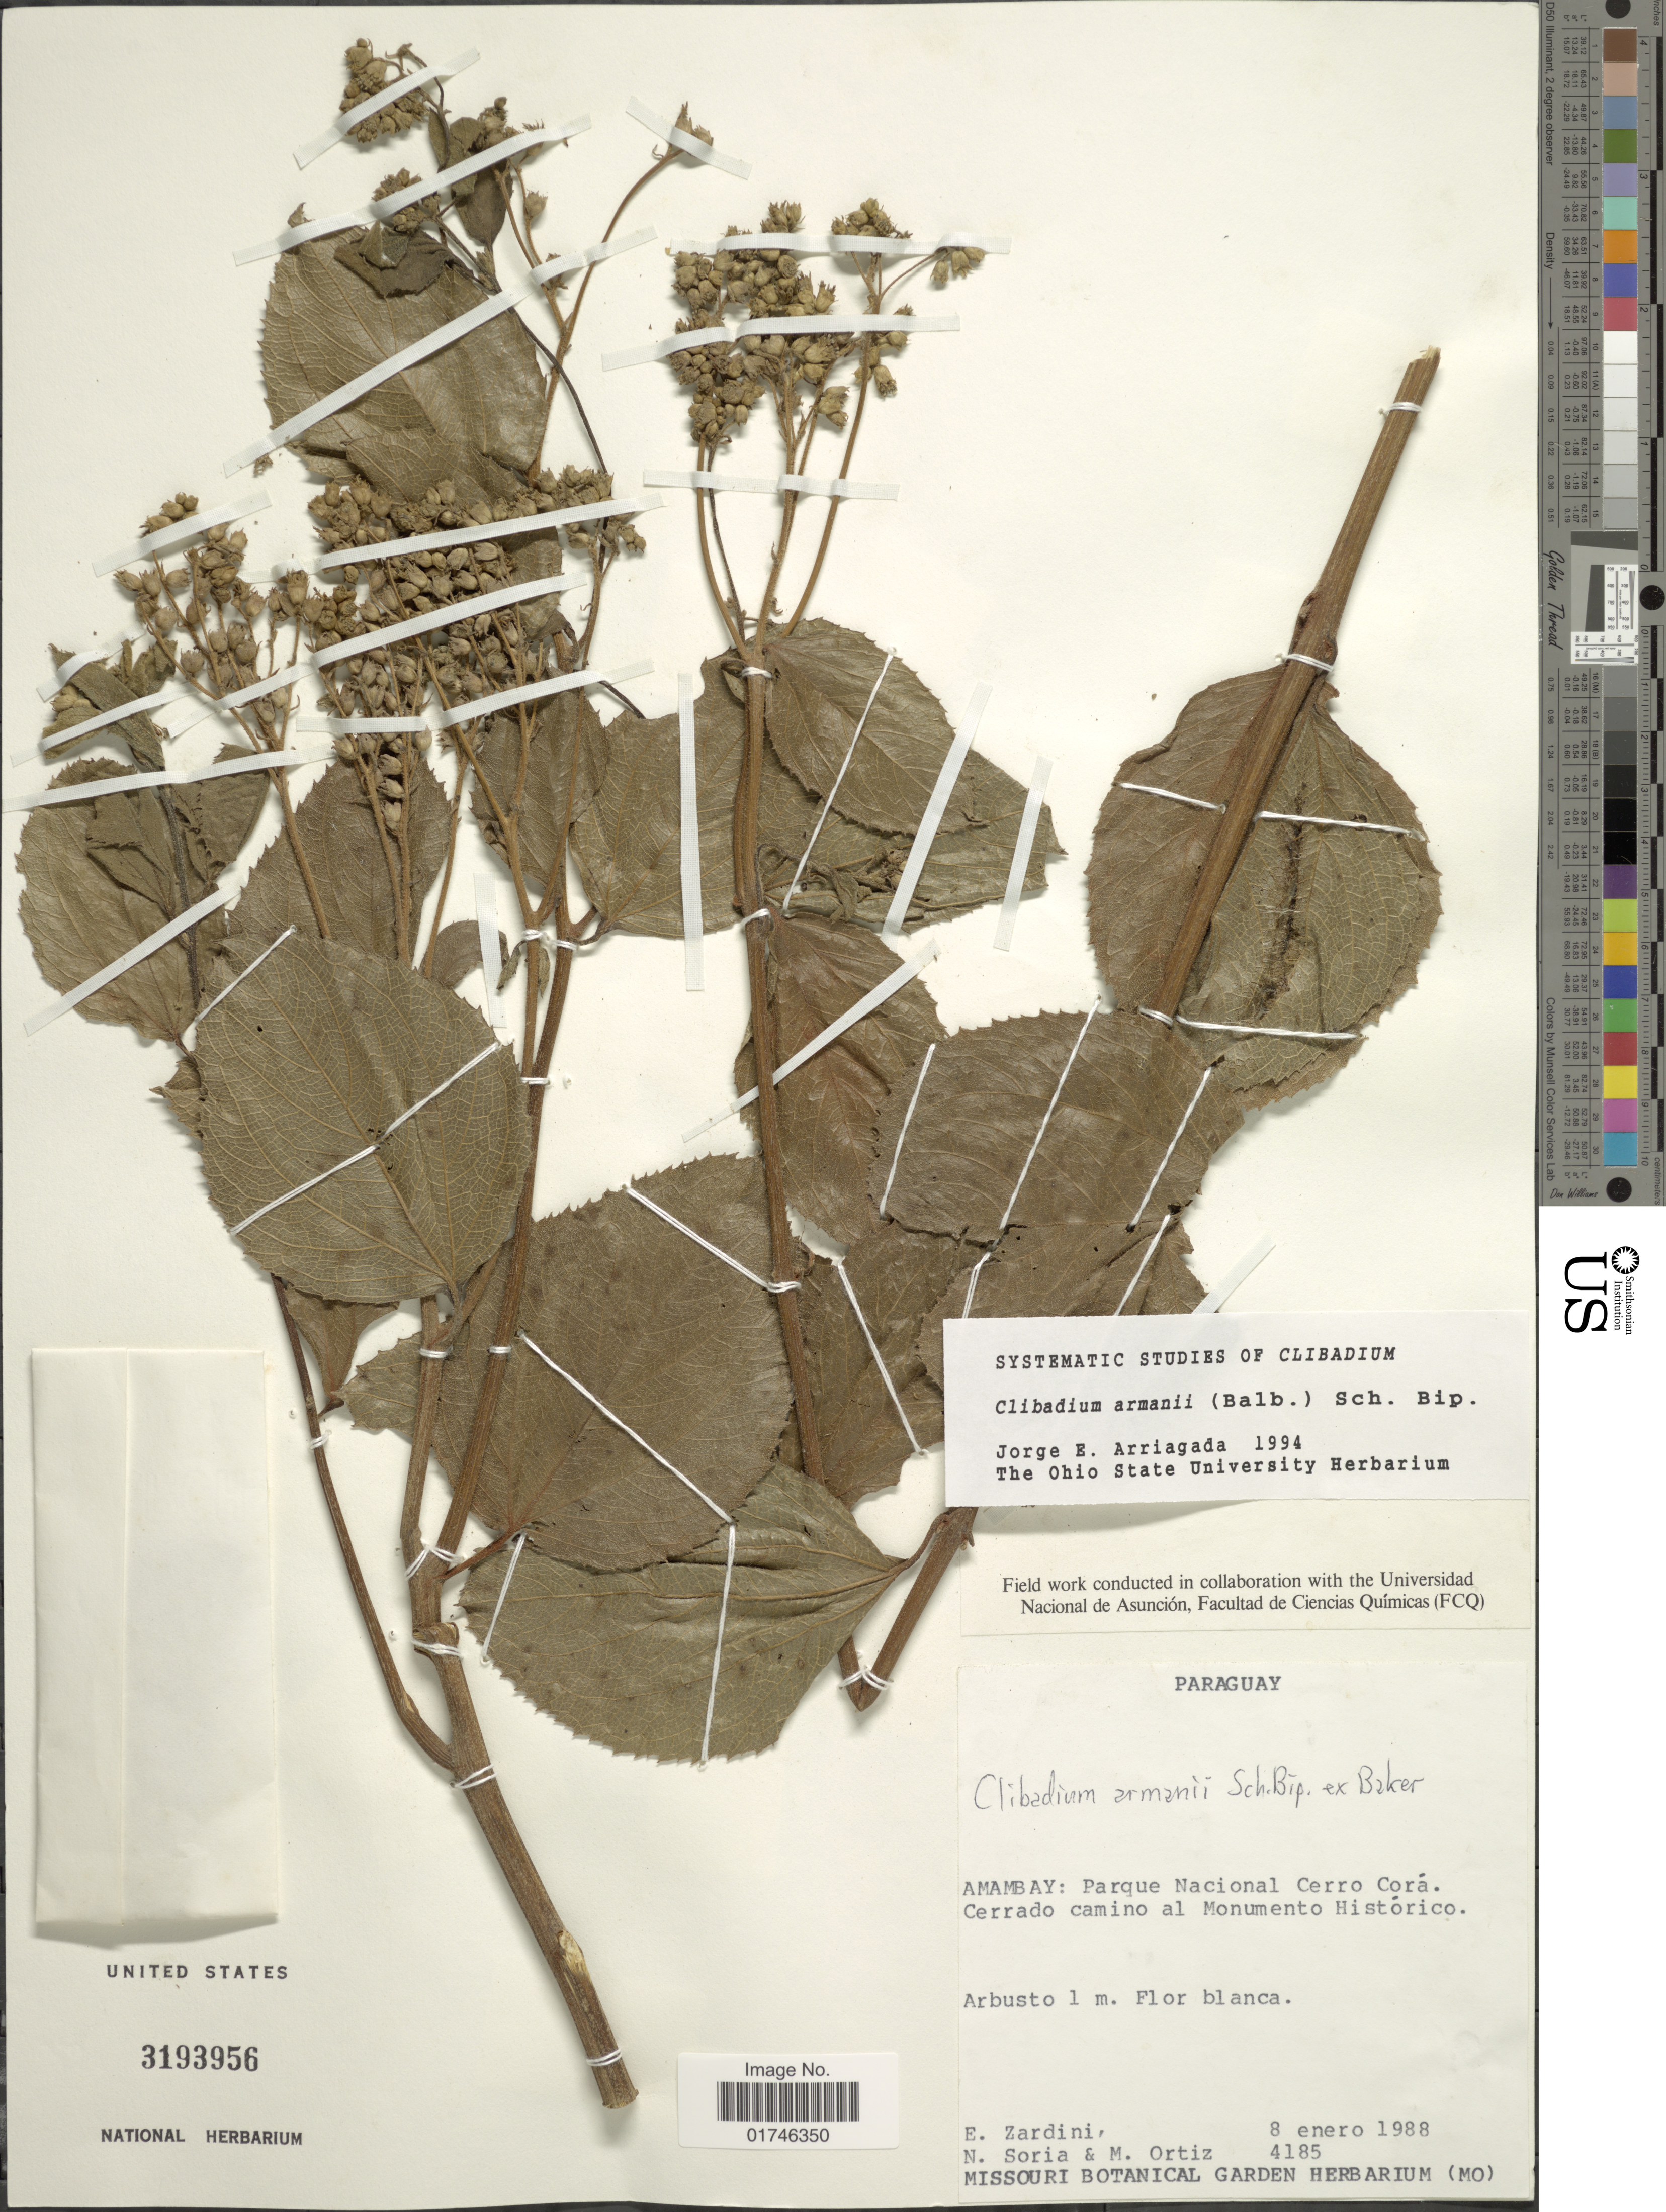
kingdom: Plantae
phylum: Tracheophyta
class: Magnoliopsida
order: Asterales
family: Asteraceae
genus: Clibadium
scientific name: Clibadium armani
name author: (Balb.) Sch. Bip. ex O.E. Schulz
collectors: E. M. Zardini, N. Soria & M. Ortíz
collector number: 4185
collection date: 1988-01-08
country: Paraguay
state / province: Amambay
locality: Amambay: Parque Nacional Cerro Cora. Cerrado camino al Monumento Historico.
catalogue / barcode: US 3193956